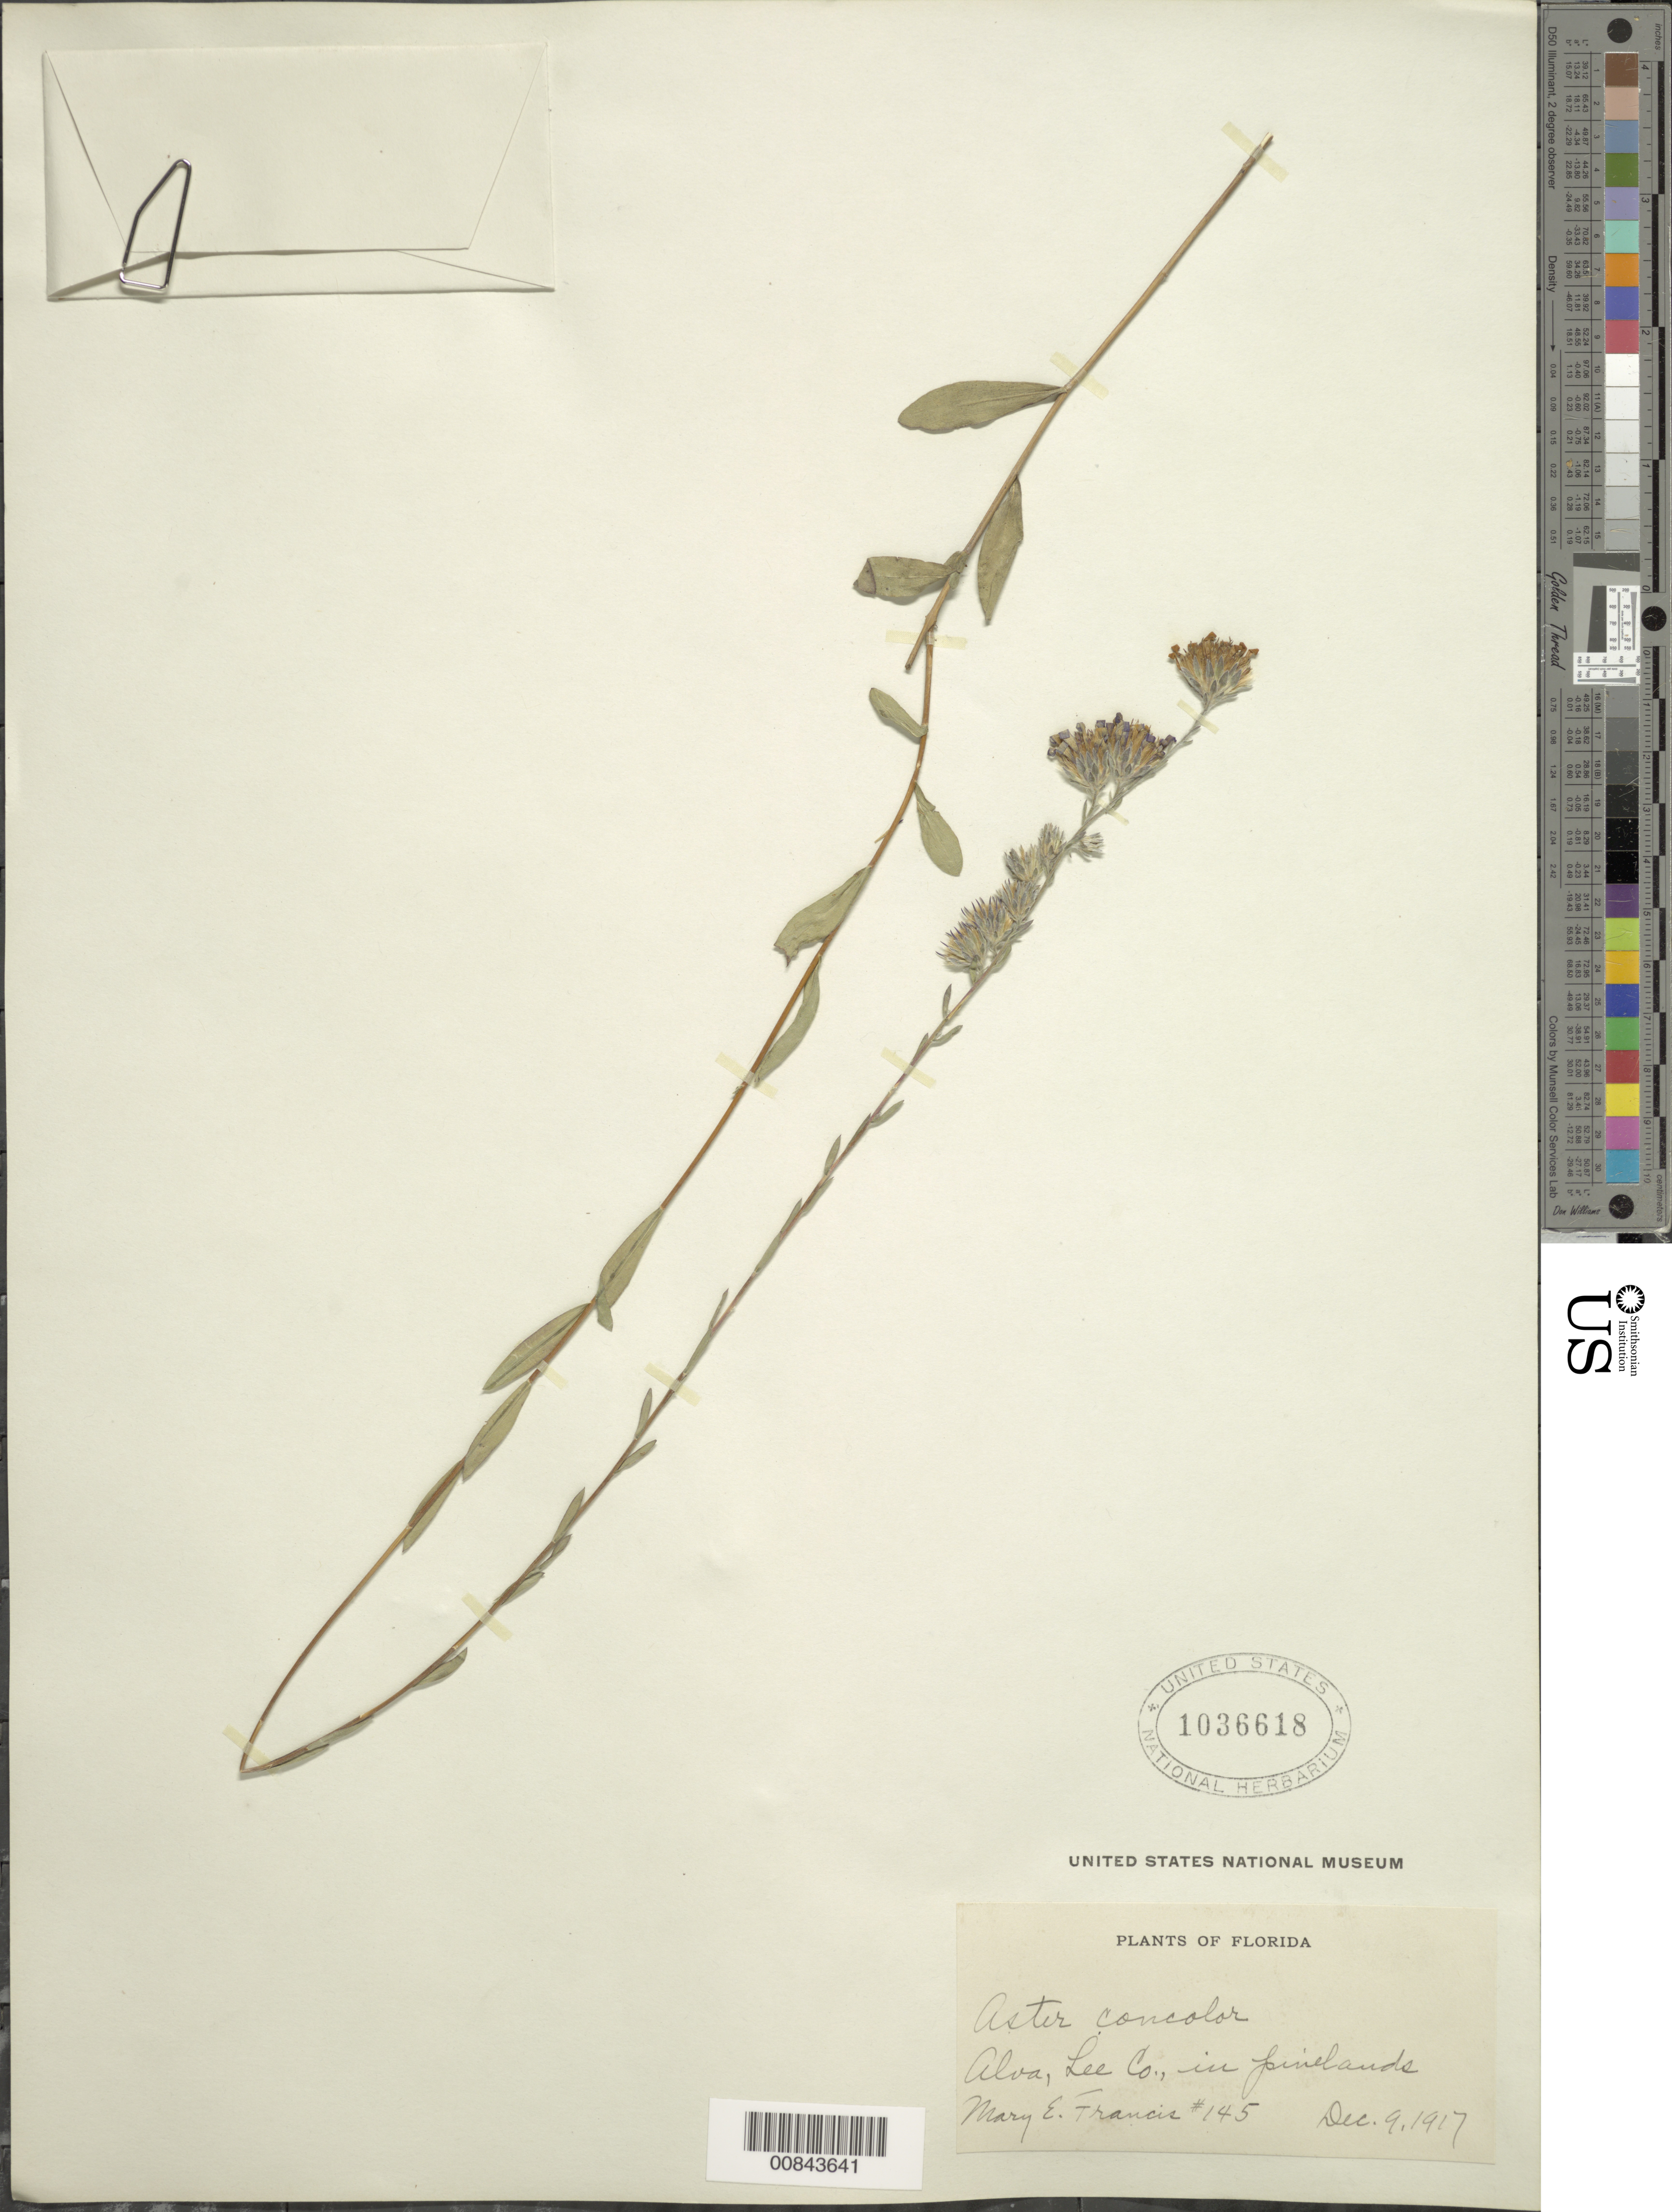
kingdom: Plantae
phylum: Tracheophyta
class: Magnoliopsida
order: Asterales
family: Asteraceae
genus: Symphyotrichum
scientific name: Symphyotrichum concolor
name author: (L.) G.L. Nesom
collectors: M. E. Francis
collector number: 145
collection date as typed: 09 Dec 1917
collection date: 1917-12-09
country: United States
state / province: Florida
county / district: Lee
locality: Alva.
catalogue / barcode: US 1036618